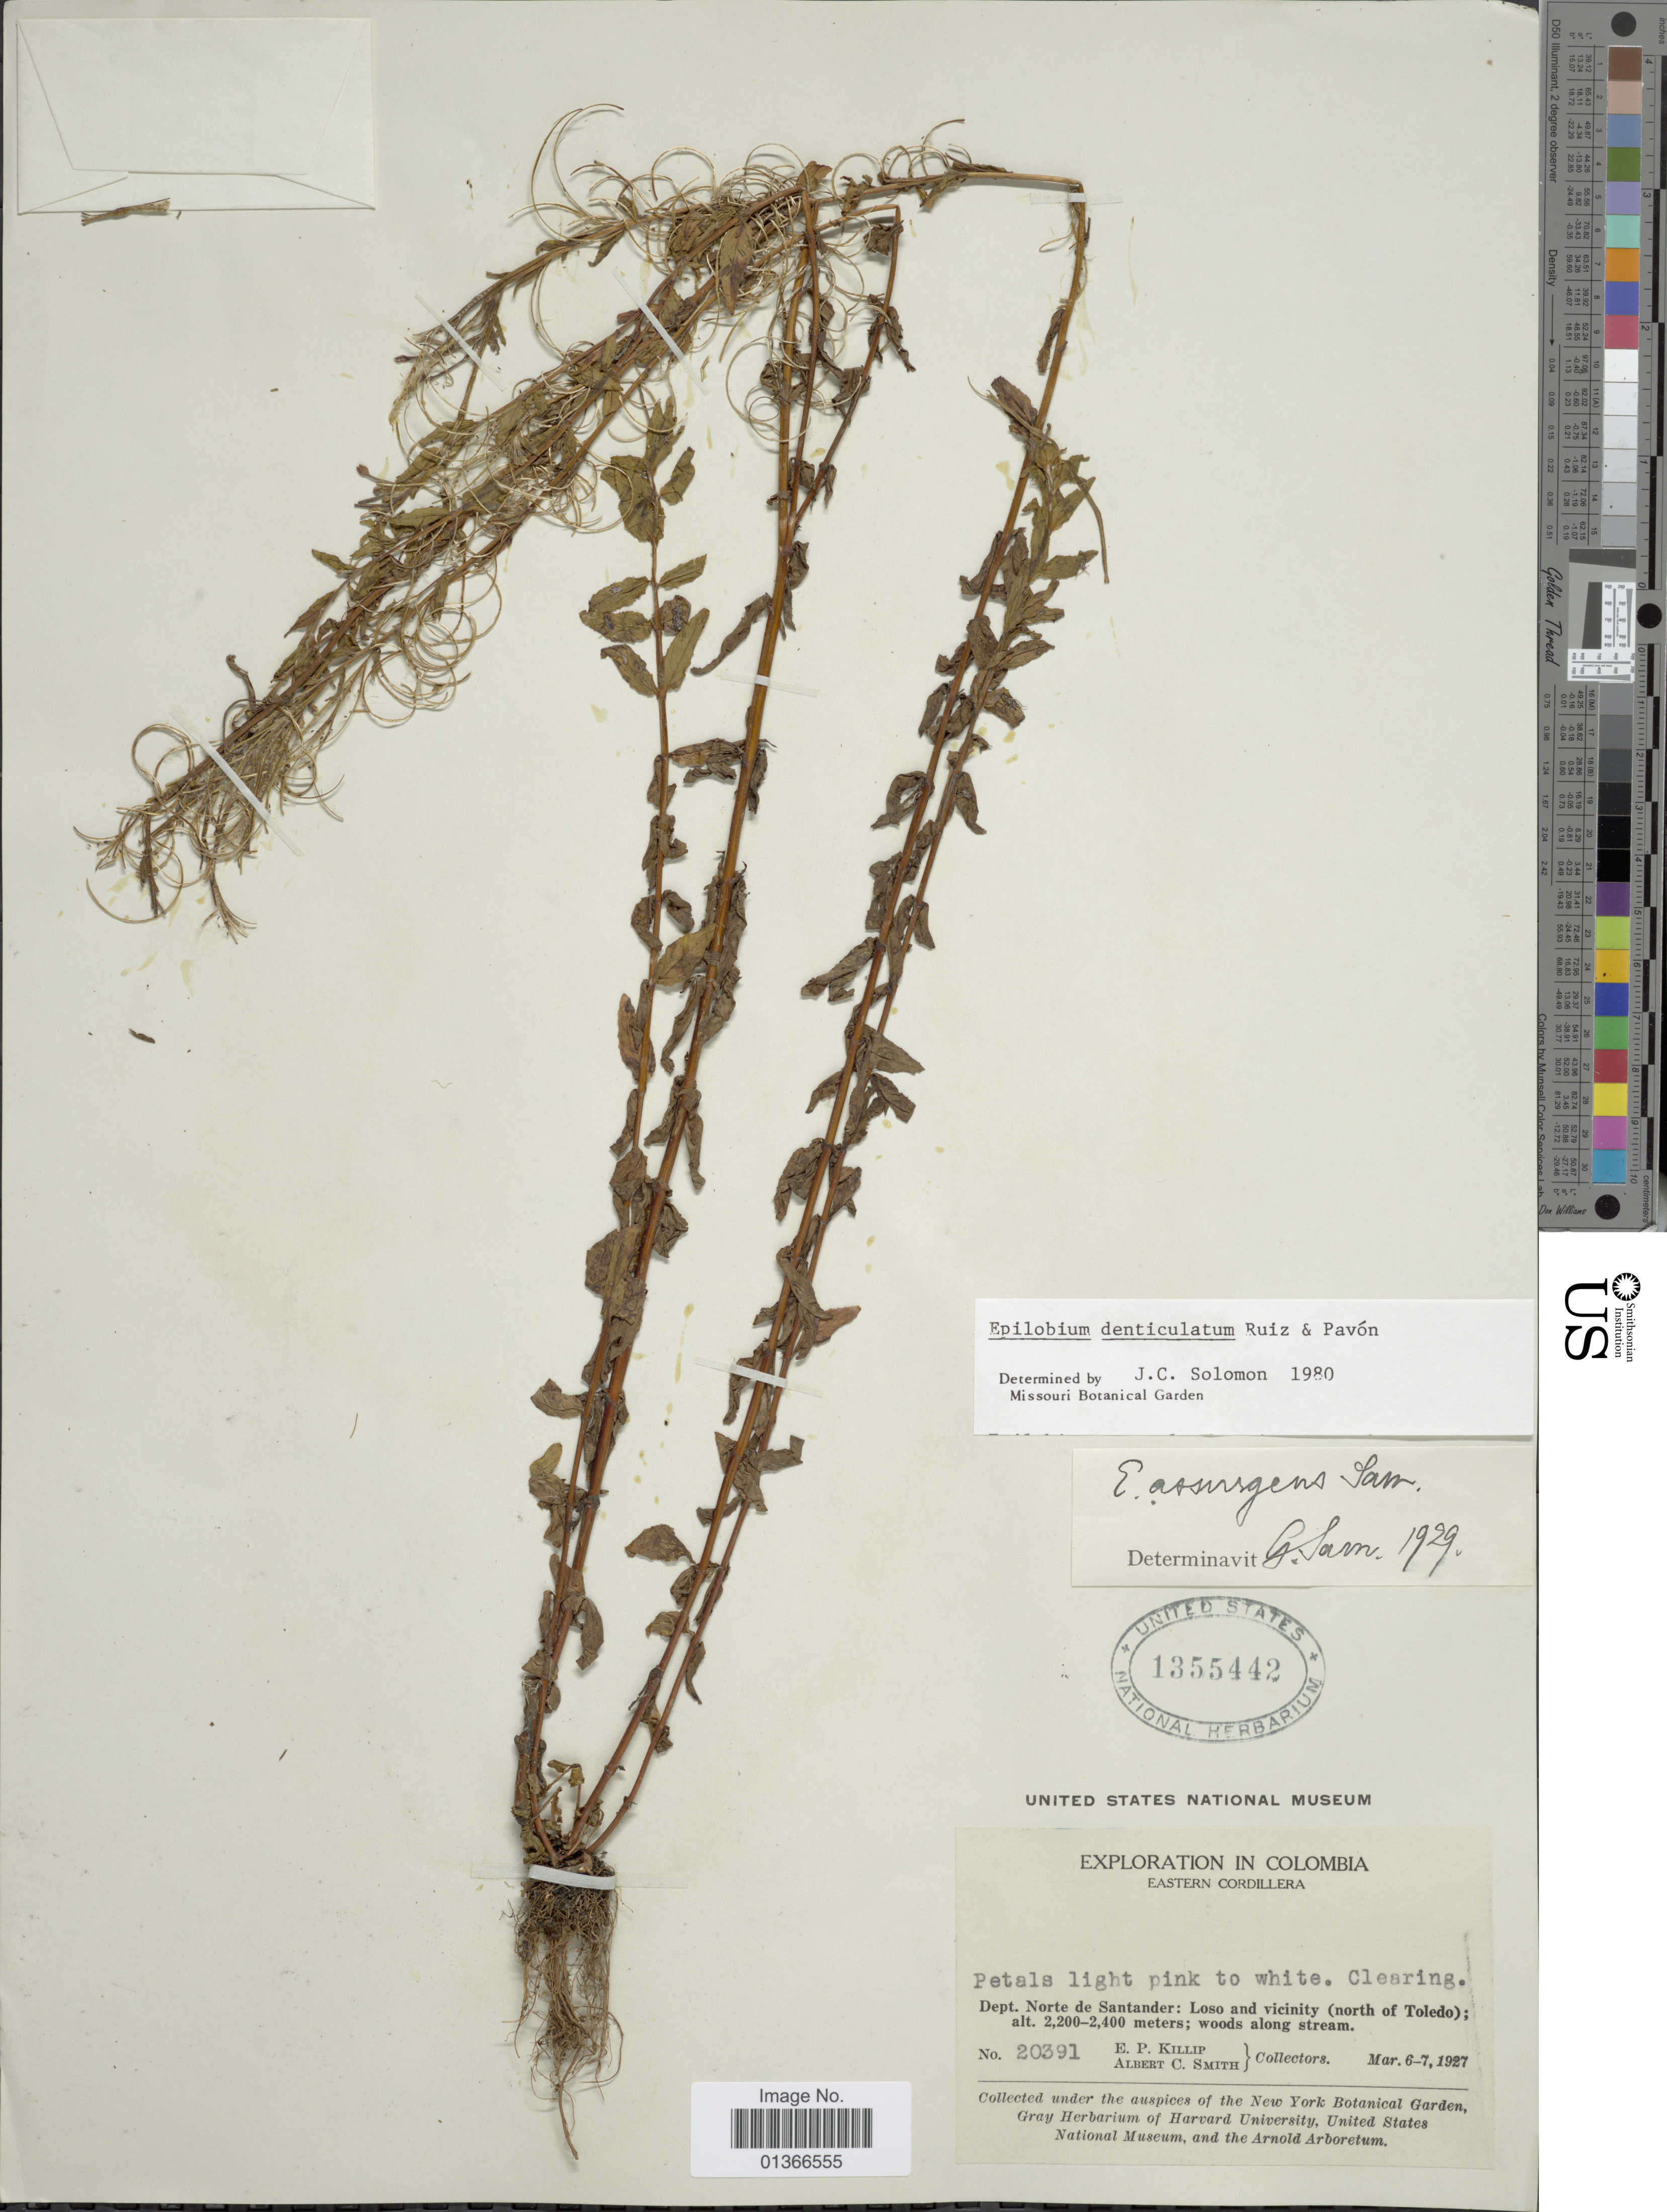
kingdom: Plantae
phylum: Tracheophyta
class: Magnoliopsida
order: Myrtales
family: Onagraceae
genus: Epilobium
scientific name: Epilobium denticulatum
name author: Ruiz & Pav.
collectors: E. P. Killip & A. C. Smith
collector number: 20391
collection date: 1927-03-06/1927-03-07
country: Paraguay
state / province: Cordillera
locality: Eastern Cordillera. Dept. Norte de Santander: Loso and vicinity (north of Toledo).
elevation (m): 2200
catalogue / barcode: US 1355442